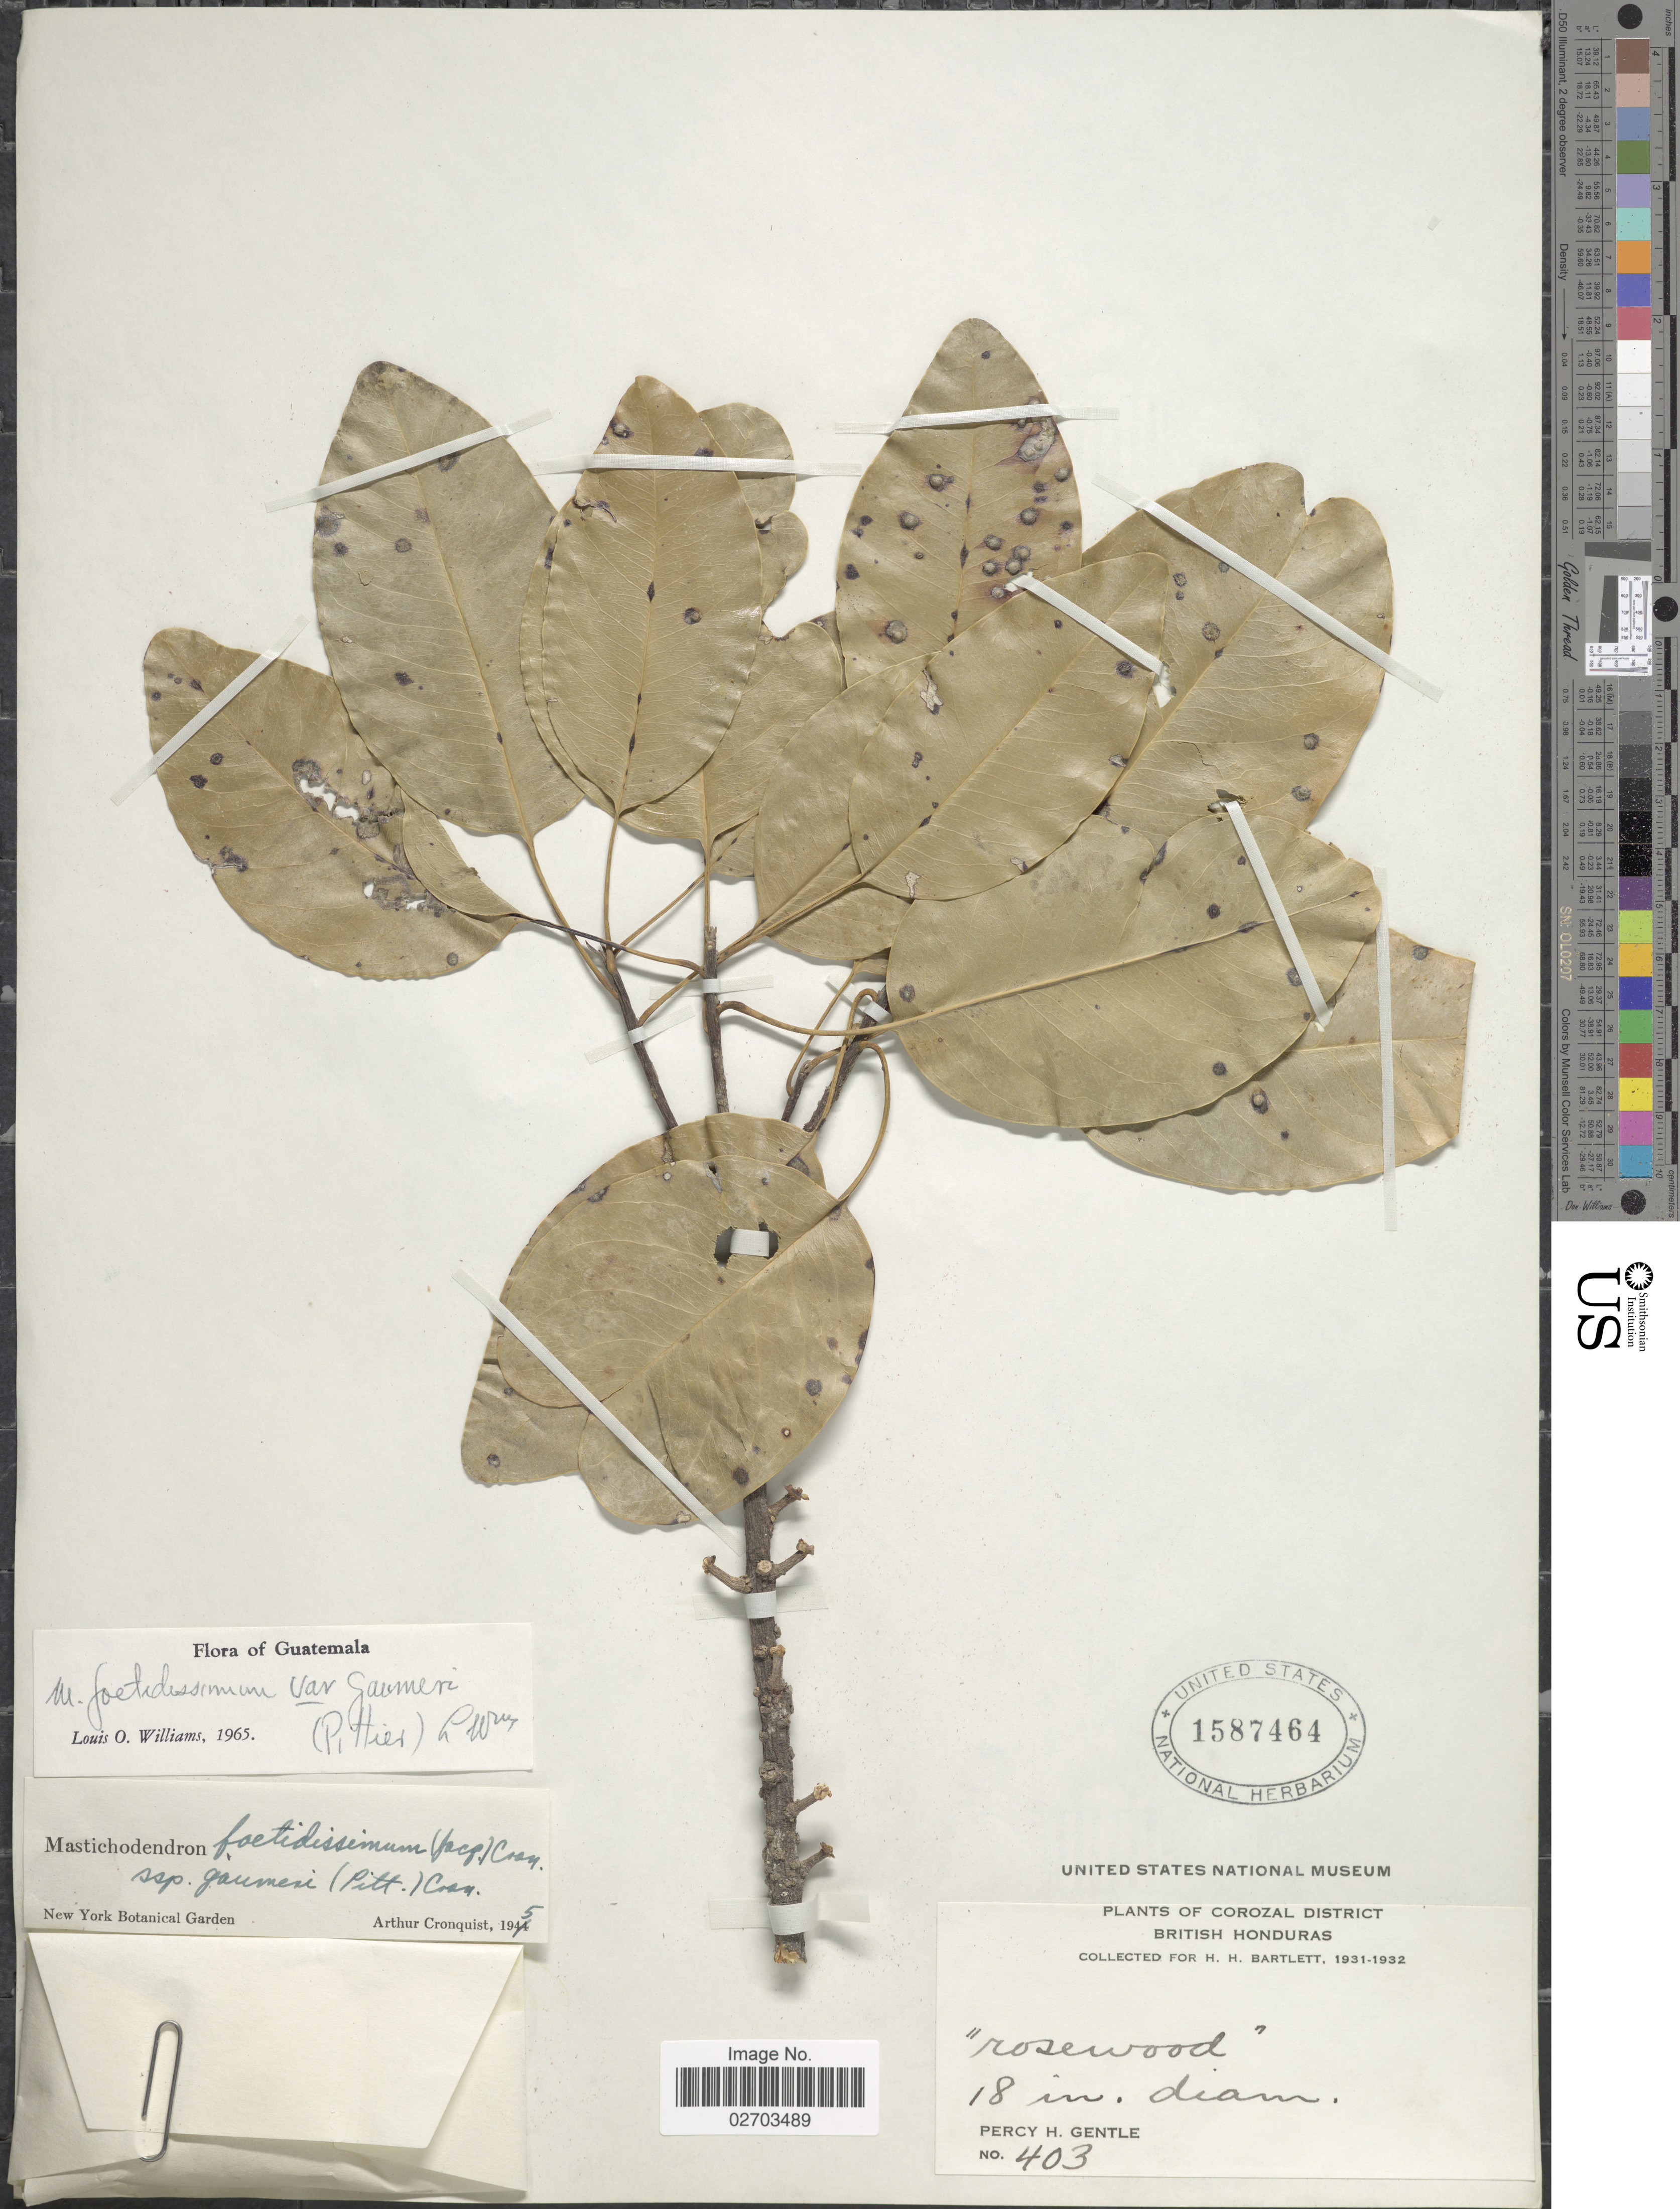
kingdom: Plantae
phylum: Tracheophyta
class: Magnoliopsida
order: Ericales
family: Sapotaceae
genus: Sideroxylon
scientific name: Sideroxylon foetidissimum subsp. gaumeri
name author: (Pittier) T.D. Penn.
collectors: P. H. Gentle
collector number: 403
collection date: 1931/1932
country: Belize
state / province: Corozal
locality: Corozal District, British Honduras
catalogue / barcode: US 1587464